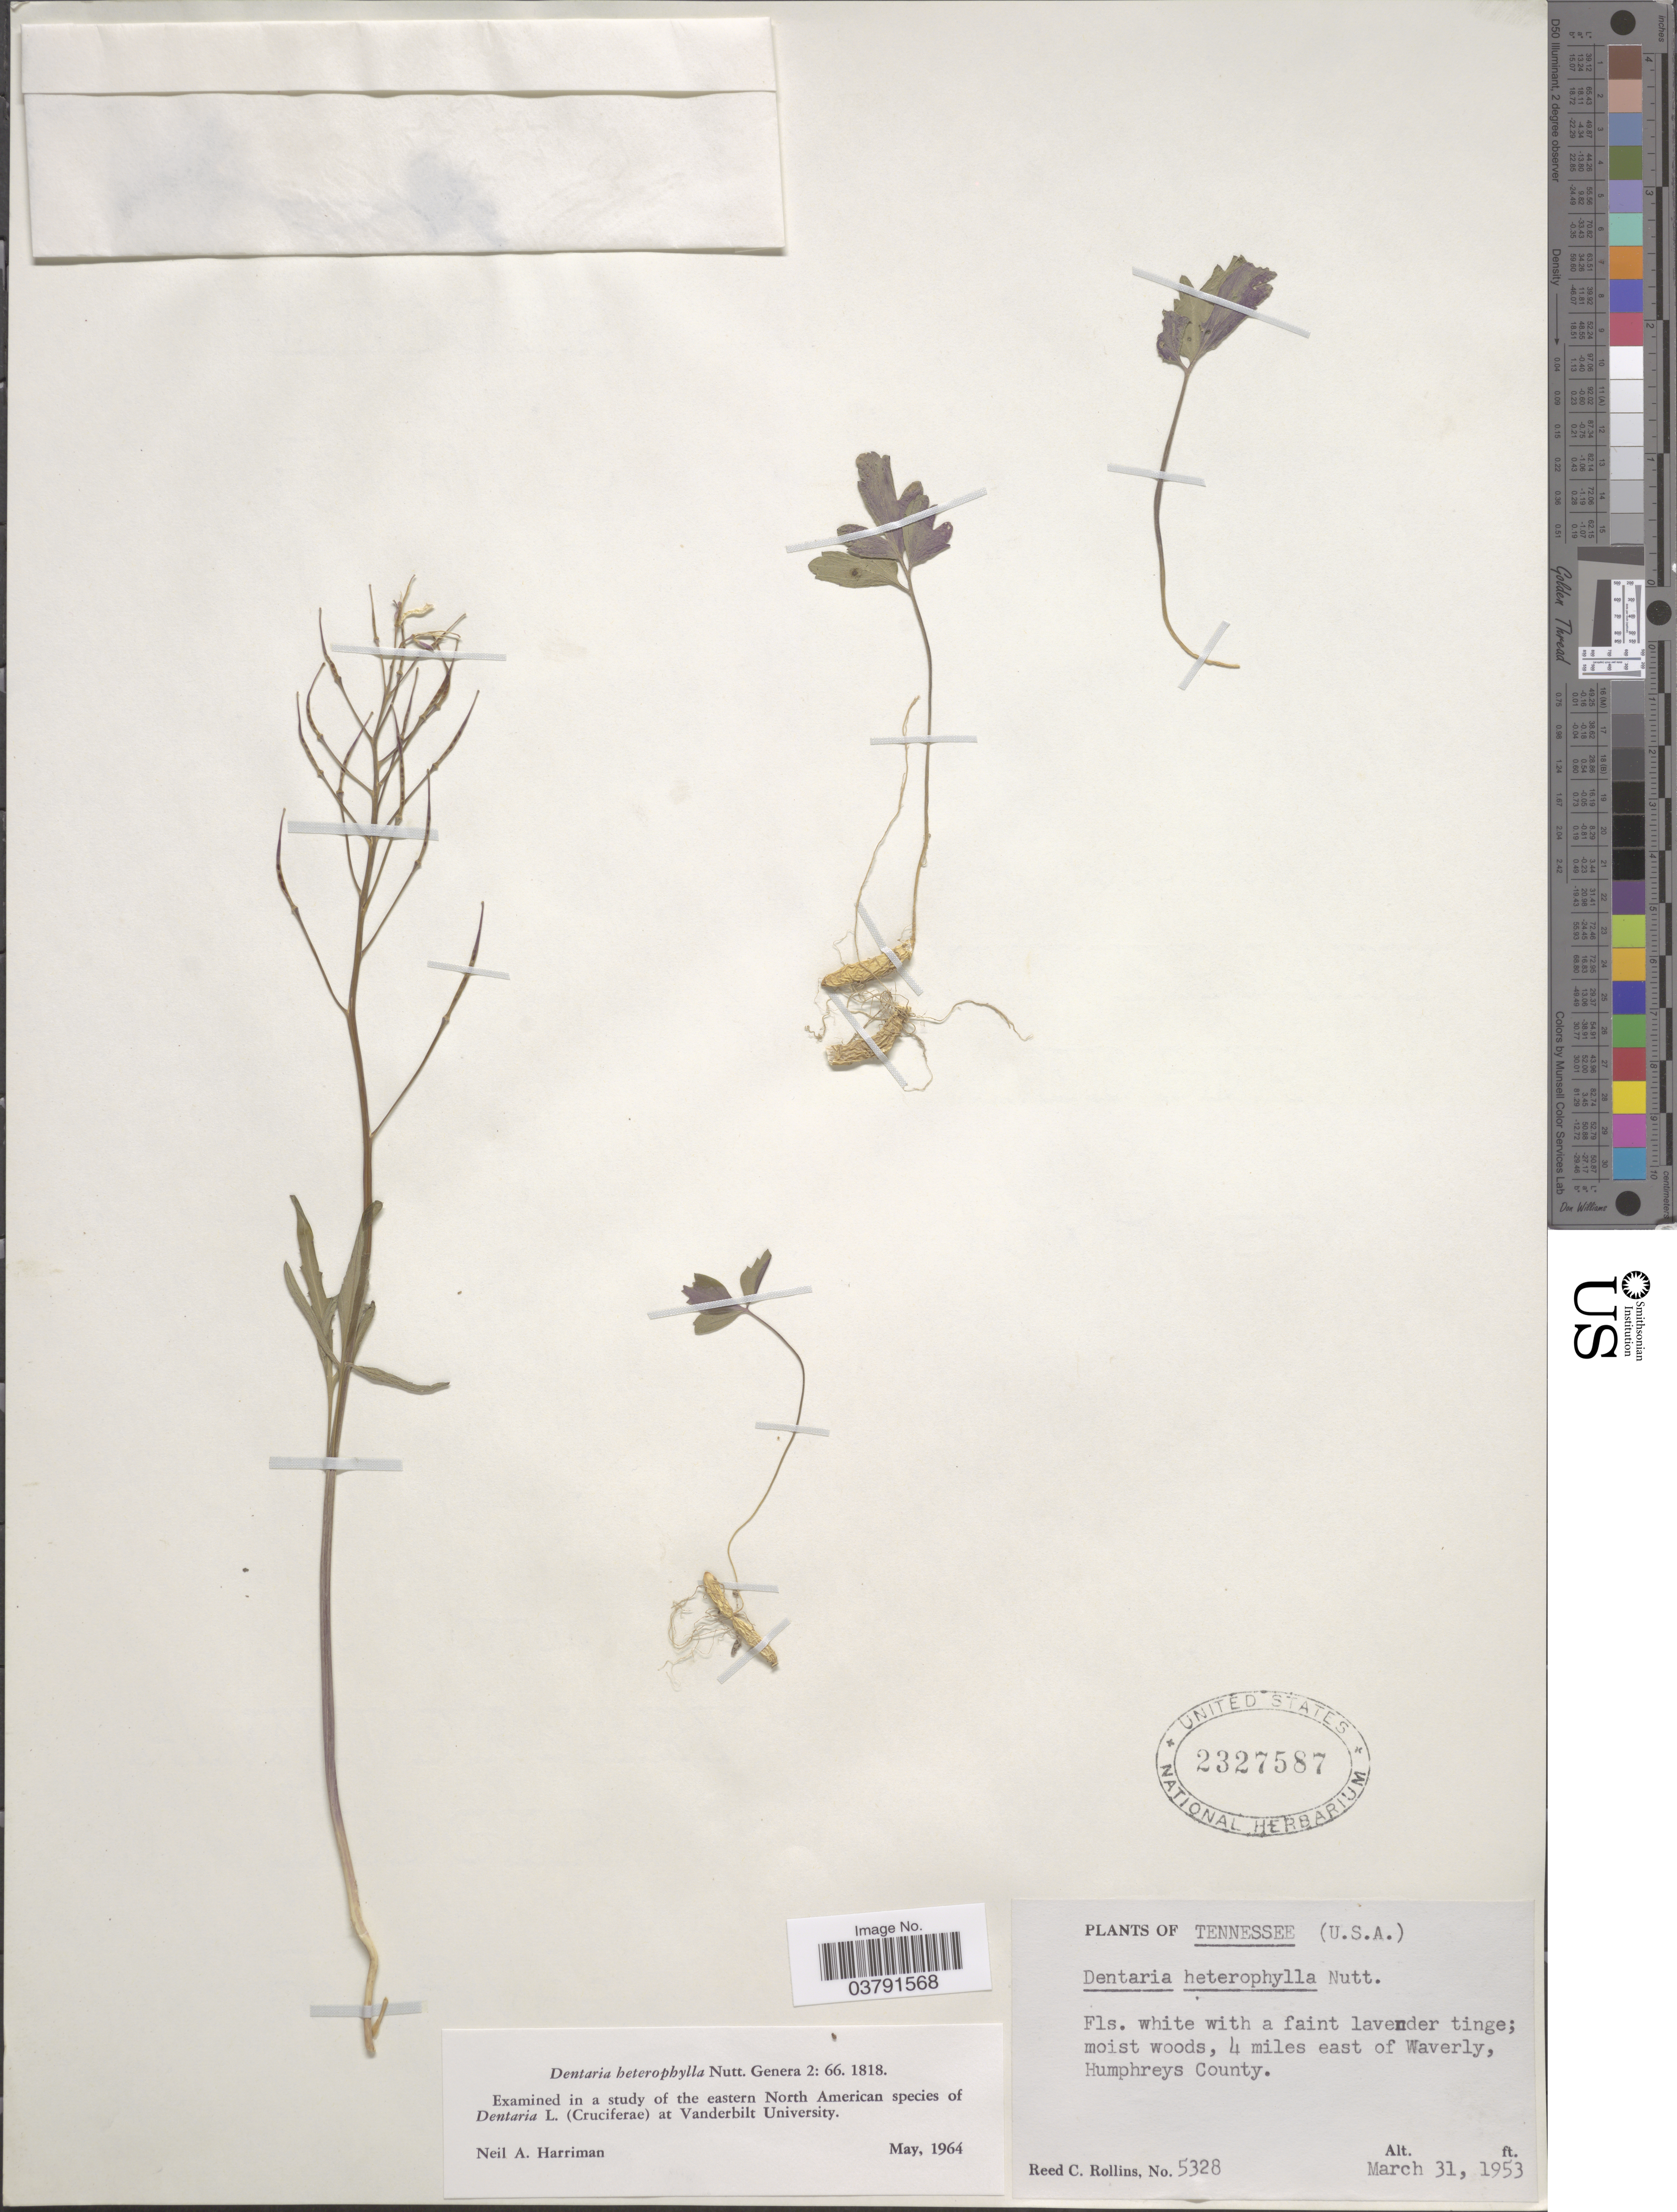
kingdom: Plantae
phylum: Tracheophyta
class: Magnoliopsida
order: Brassicales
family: Brassicaceae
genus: Dentaria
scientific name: Dentaria heterophylla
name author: Nutt.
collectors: R. C. Rollins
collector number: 5328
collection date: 1953-03-31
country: United States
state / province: Tennessee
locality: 4 miles east of Waverly, Humphreys County.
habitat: moist woods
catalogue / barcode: US 2327587